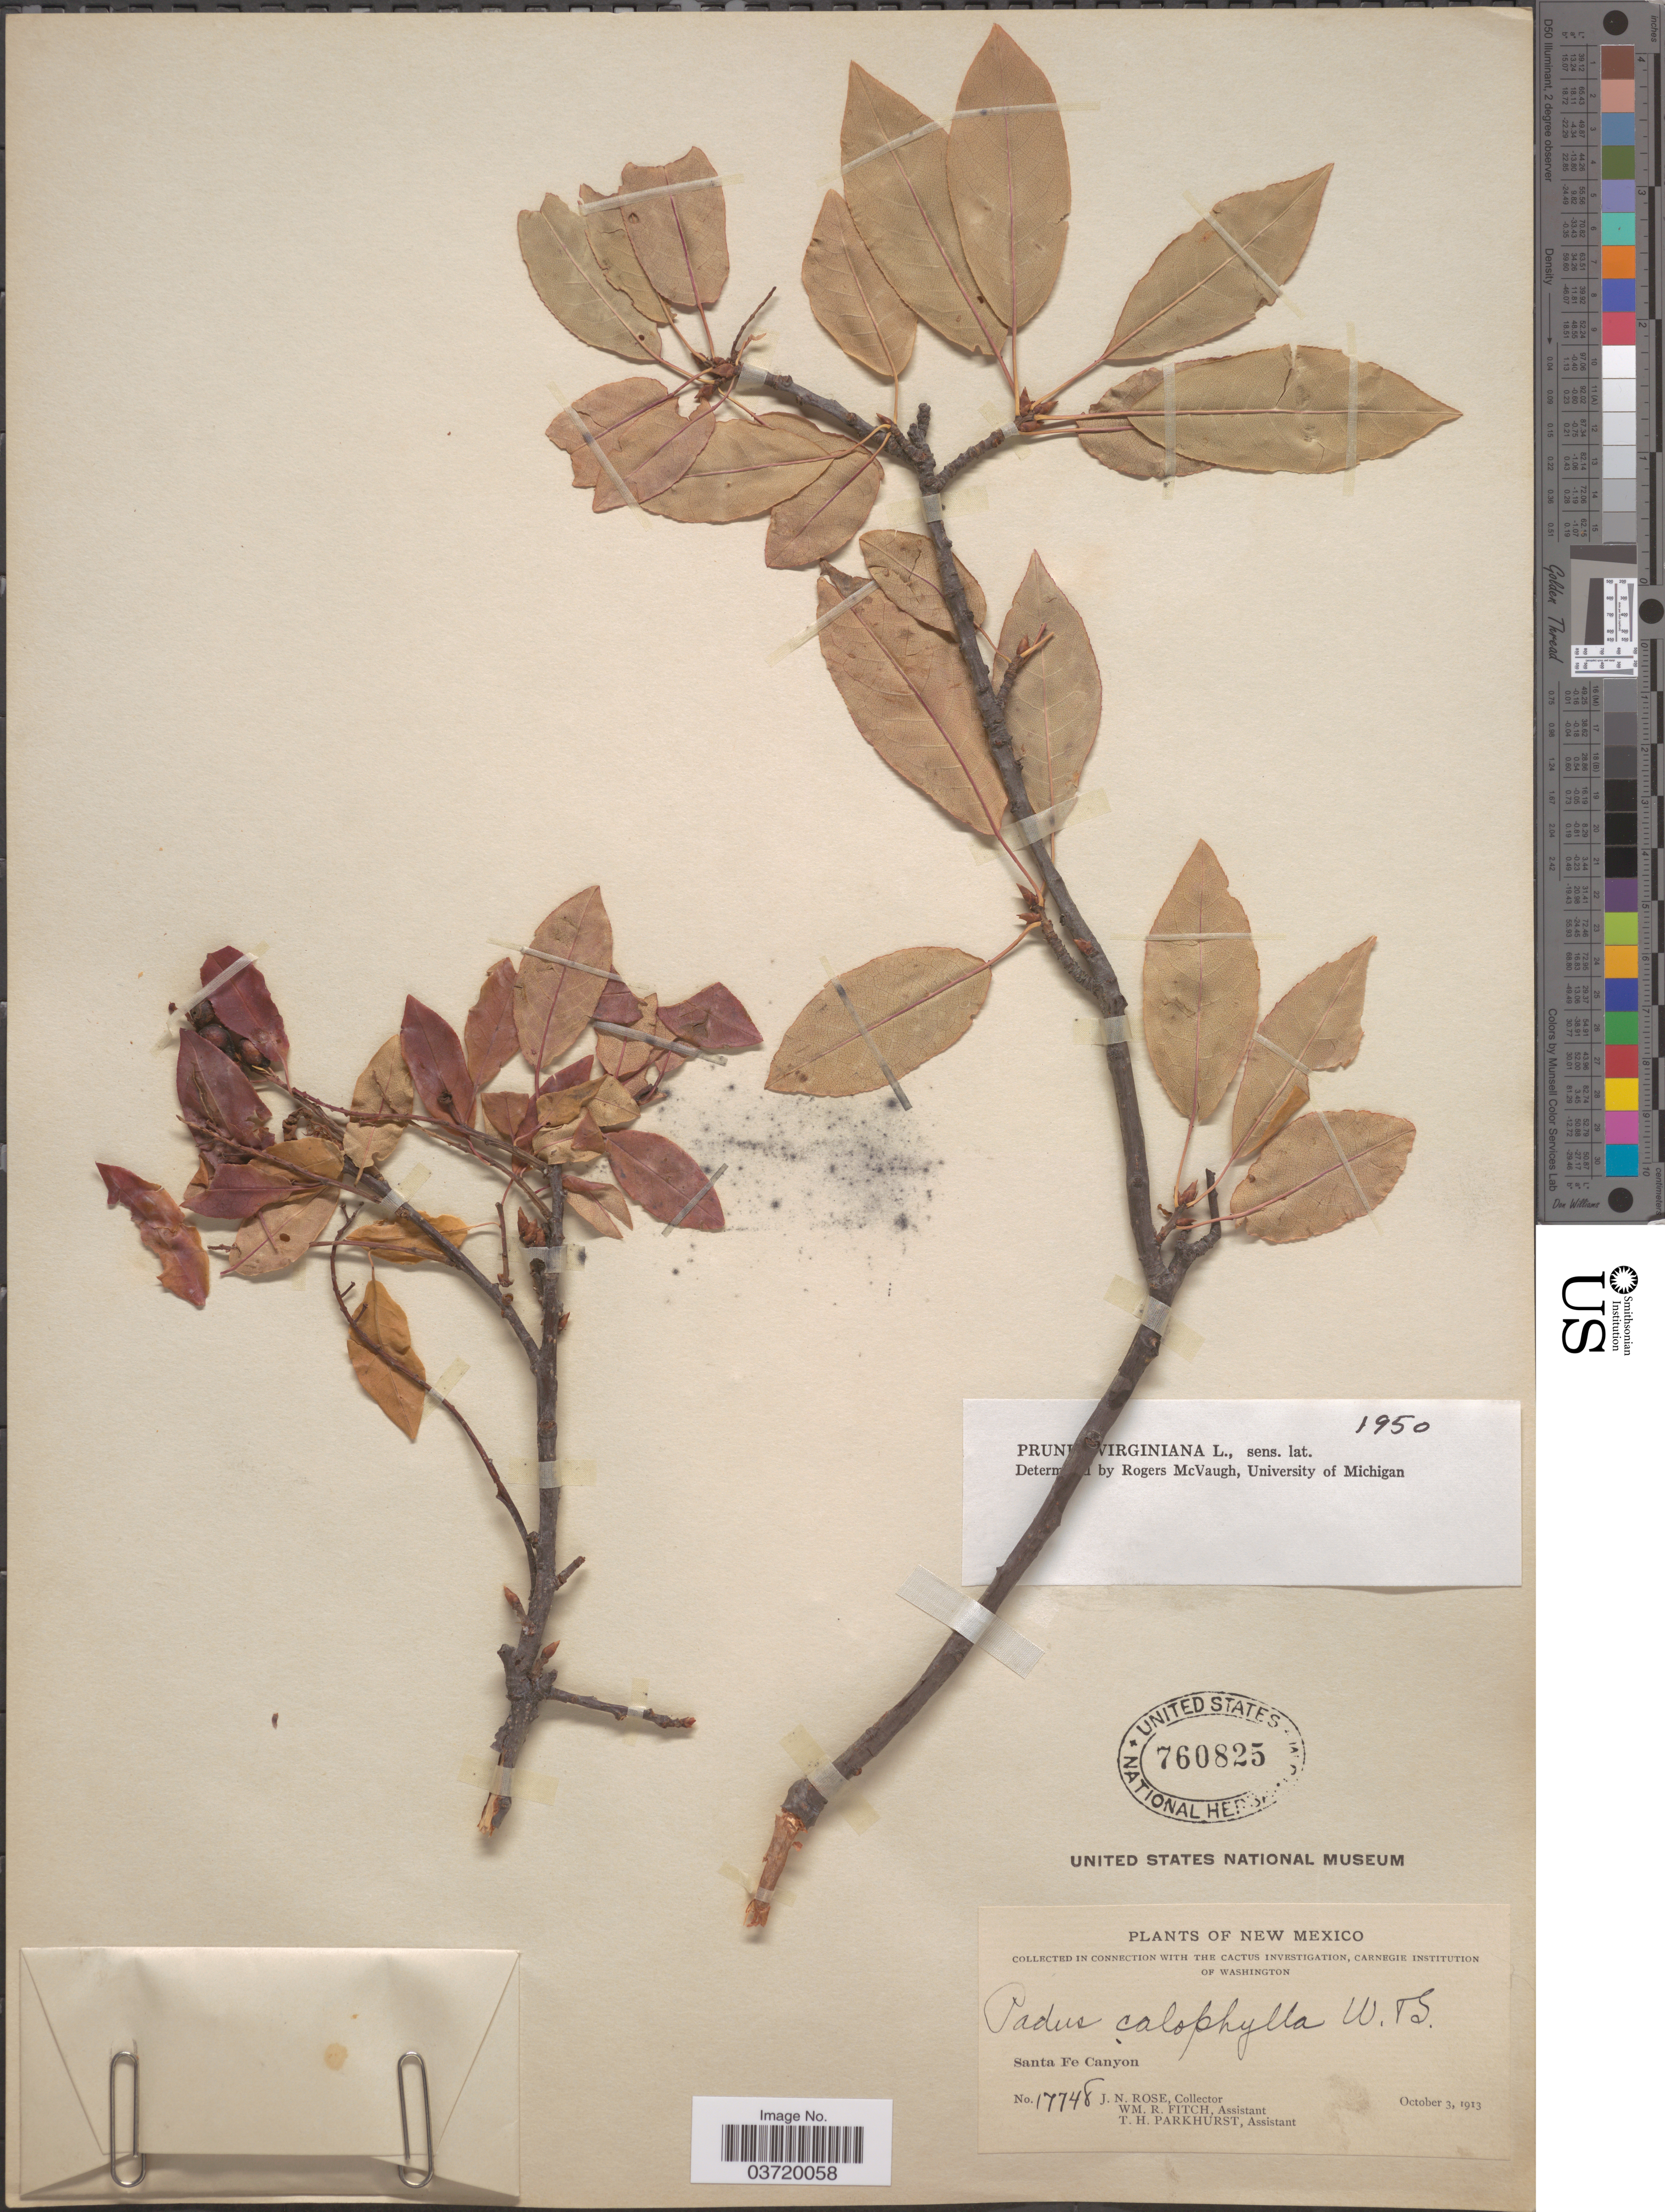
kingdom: Plantae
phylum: Tracheophyta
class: Magnoliopsida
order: Rosales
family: Rosaceae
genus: Prunus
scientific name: Prunus virginiana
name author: L.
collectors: J. N. Rose, W. R. Fitch & T. Parkhurst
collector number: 17748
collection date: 1913-10-03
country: United States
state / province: New Mexico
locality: Santa Fe Canyon.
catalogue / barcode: US 760825